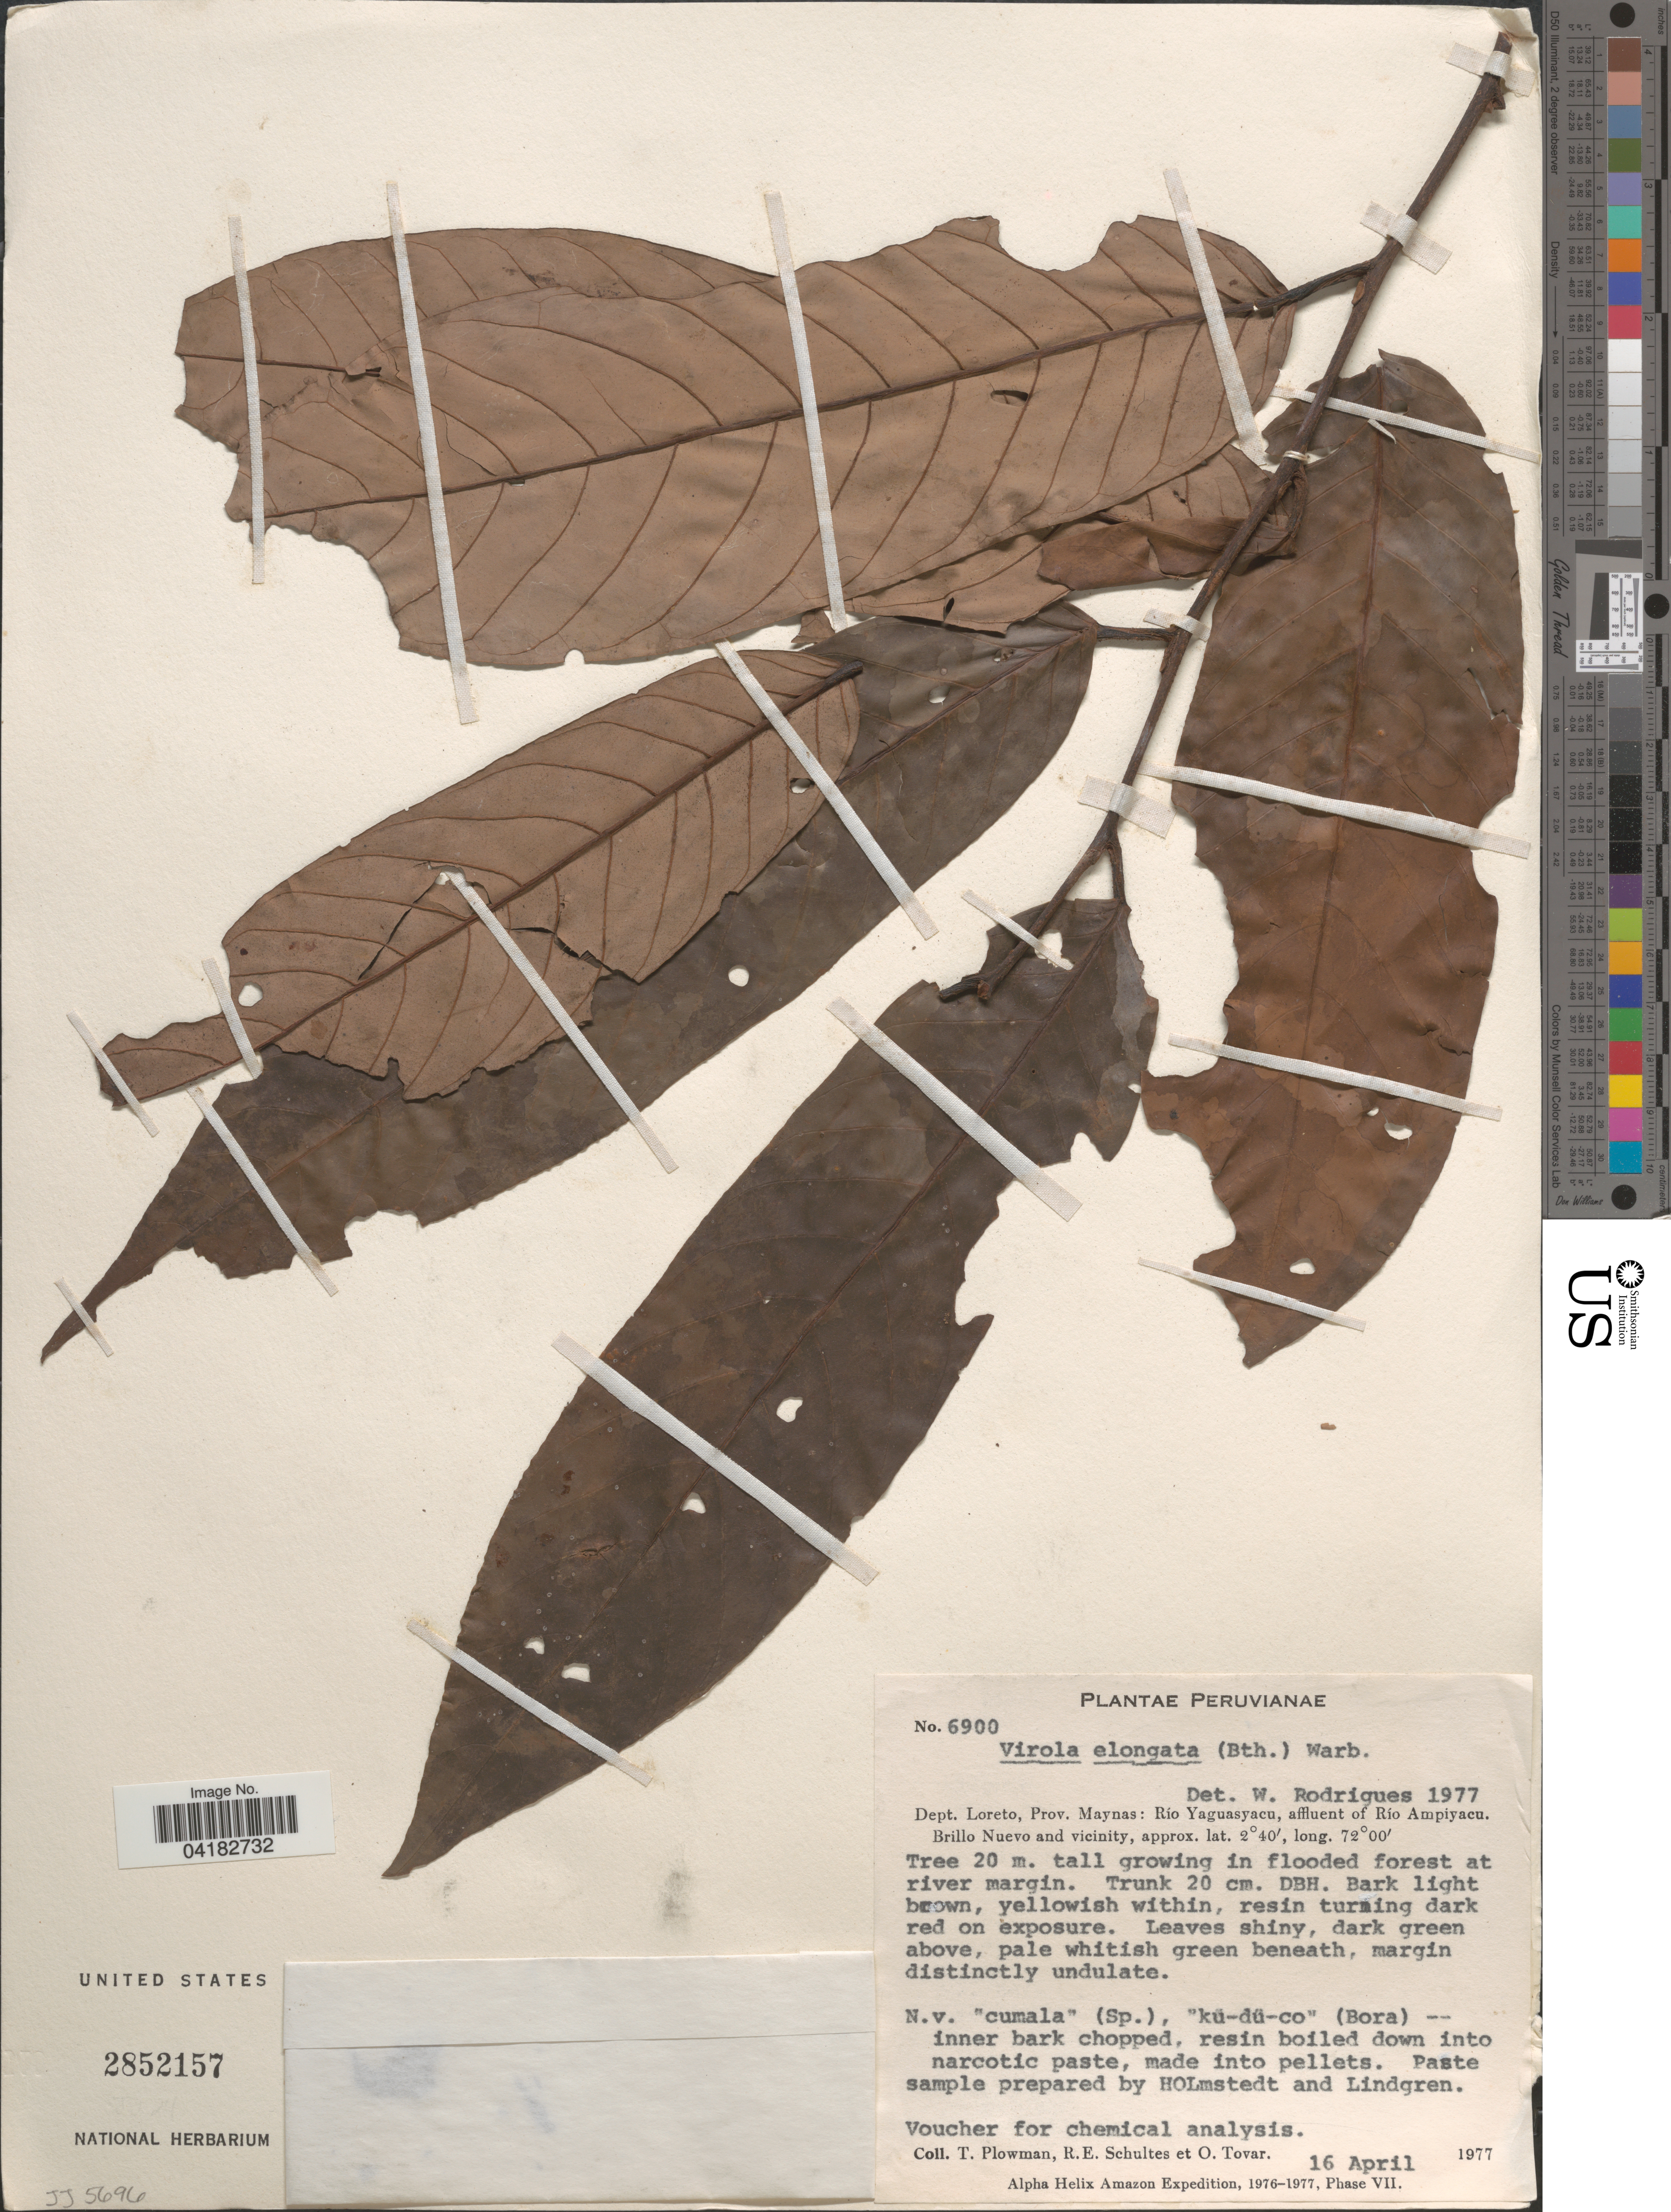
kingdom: Plantae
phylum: Tracheophyta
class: Magnoliopsida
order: Magnoliales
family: Myristicaceae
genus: Virola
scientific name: Virola elongata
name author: (Benth.) Warb.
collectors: T. Plowman, R. E. Schultes & Ó. Tovar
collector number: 6900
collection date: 1977-04-16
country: Peru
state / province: Loreto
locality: Alpha Helix Amazon Expedition, 1976-1977, Phase VII. Dept. Loreto, Prov. Maynas: Río Yaguasyacu, affluent of Río Ampiyacu. Brillo Nuevo and vicinity.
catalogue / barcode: US 2852157